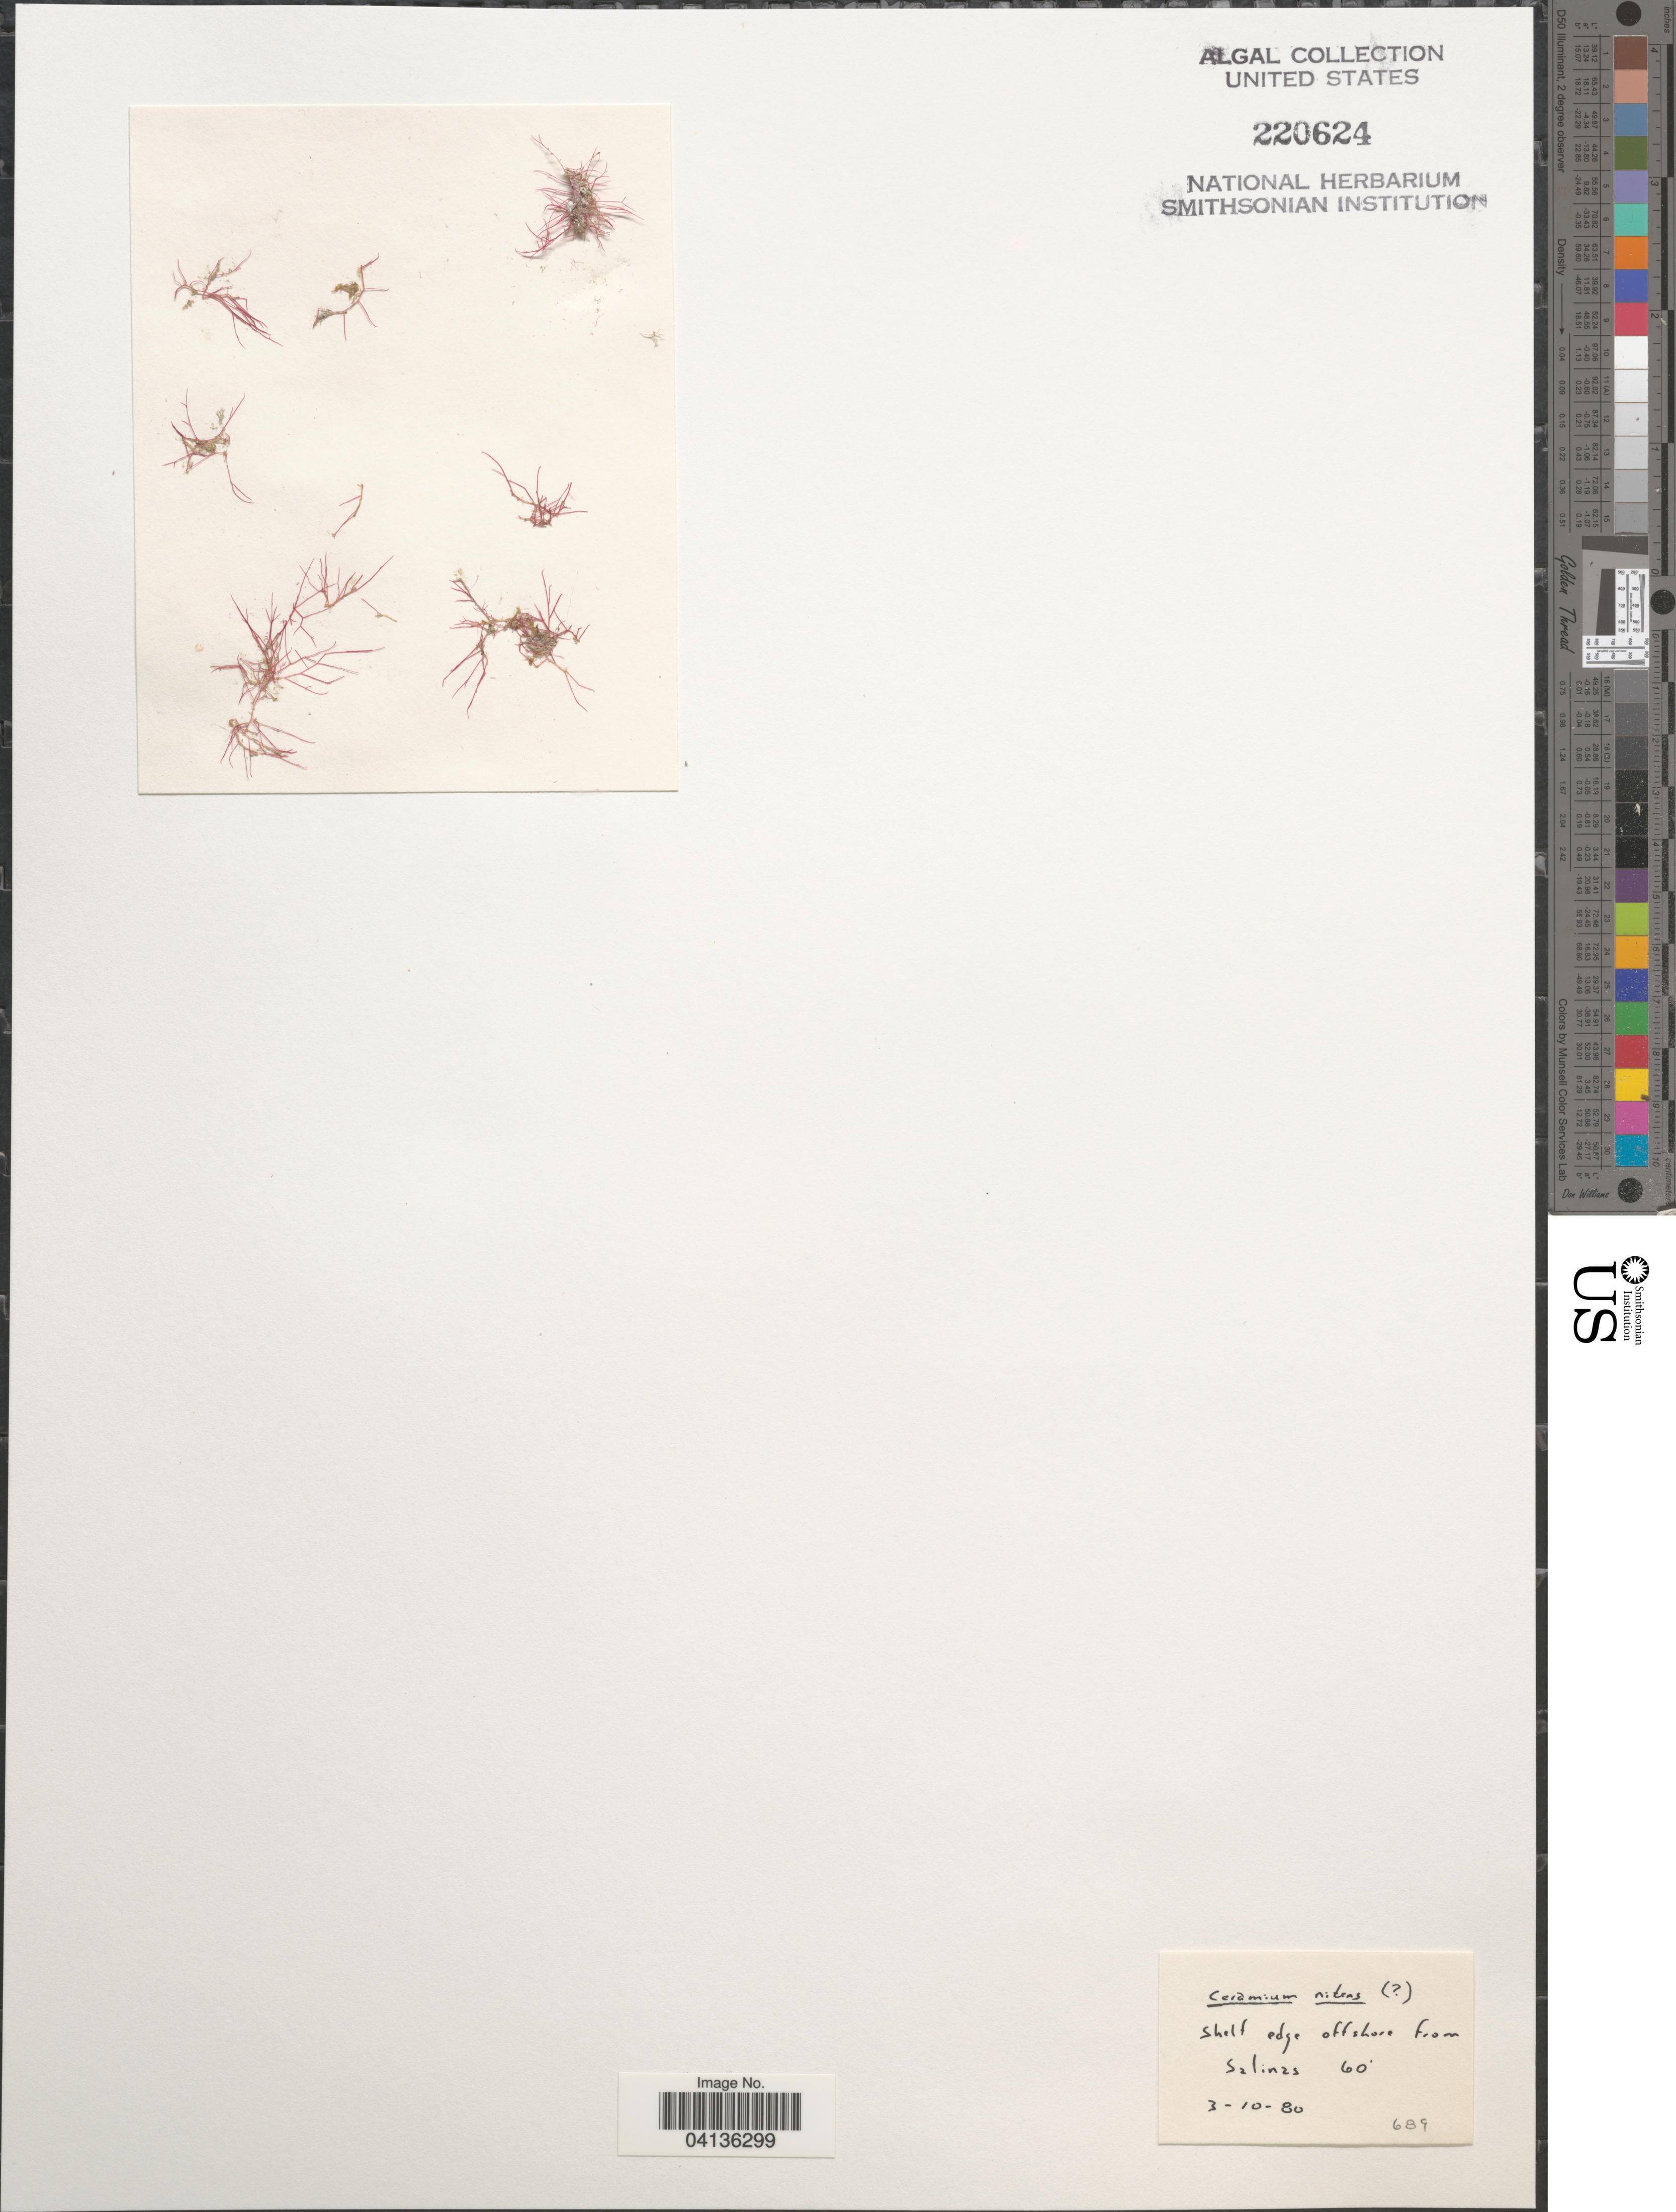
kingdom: Plantae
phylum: Rhodophyta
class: Florideophyceae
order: Ceramiales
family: Ceramiaceae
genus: Ceramium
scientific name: Ceramium nitens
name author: (C. Agardh) J. Agardh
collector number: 689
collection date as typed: Transcribed d/m/y: 3/10/80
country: Puerto Rico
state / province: Salinas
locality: Shelf edge offshore from Salinas.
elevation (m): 18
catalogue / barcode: US 220624